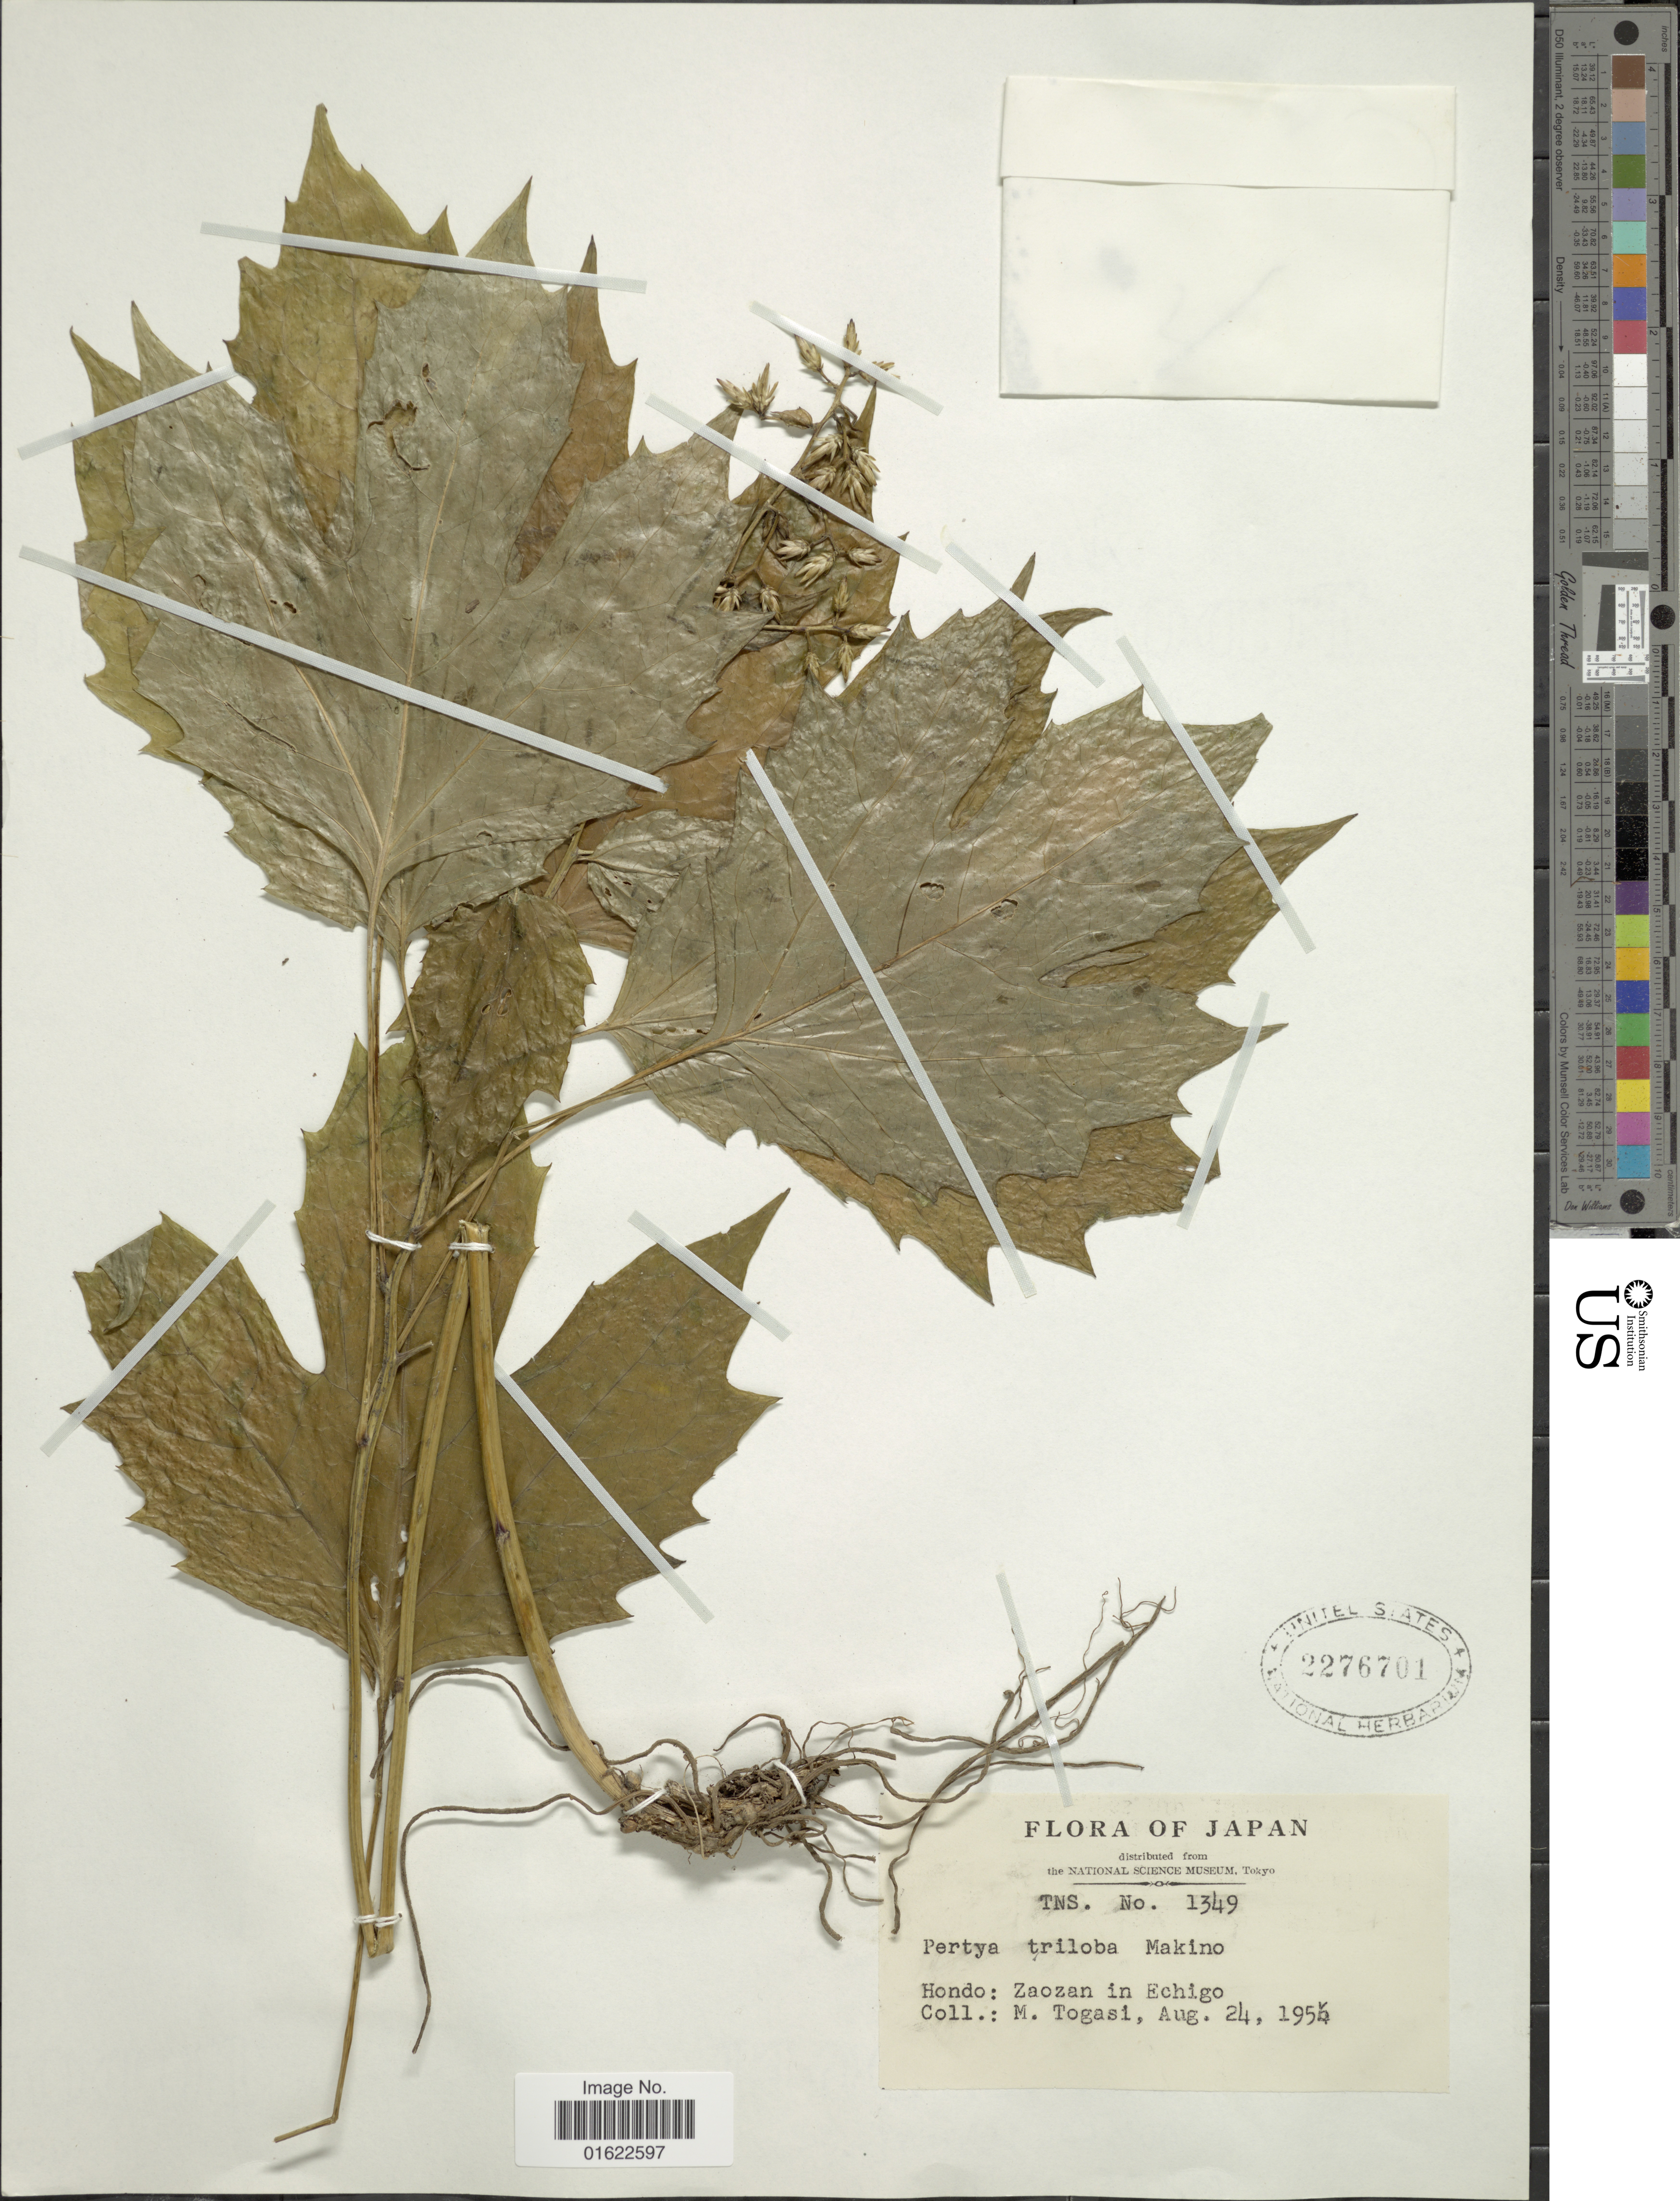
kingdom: Plantae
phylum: Tracheophyta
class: Magnoliopsida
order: Asterales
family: Asteraceae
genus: Macroclinidium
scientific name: Macroclinidium trilobum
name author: (Makino) Makino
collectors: M. Togasi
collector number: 1349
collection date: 1954-08-24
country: Japan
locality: Hondo: Zaozan in Echigo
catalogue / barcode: US 2276701